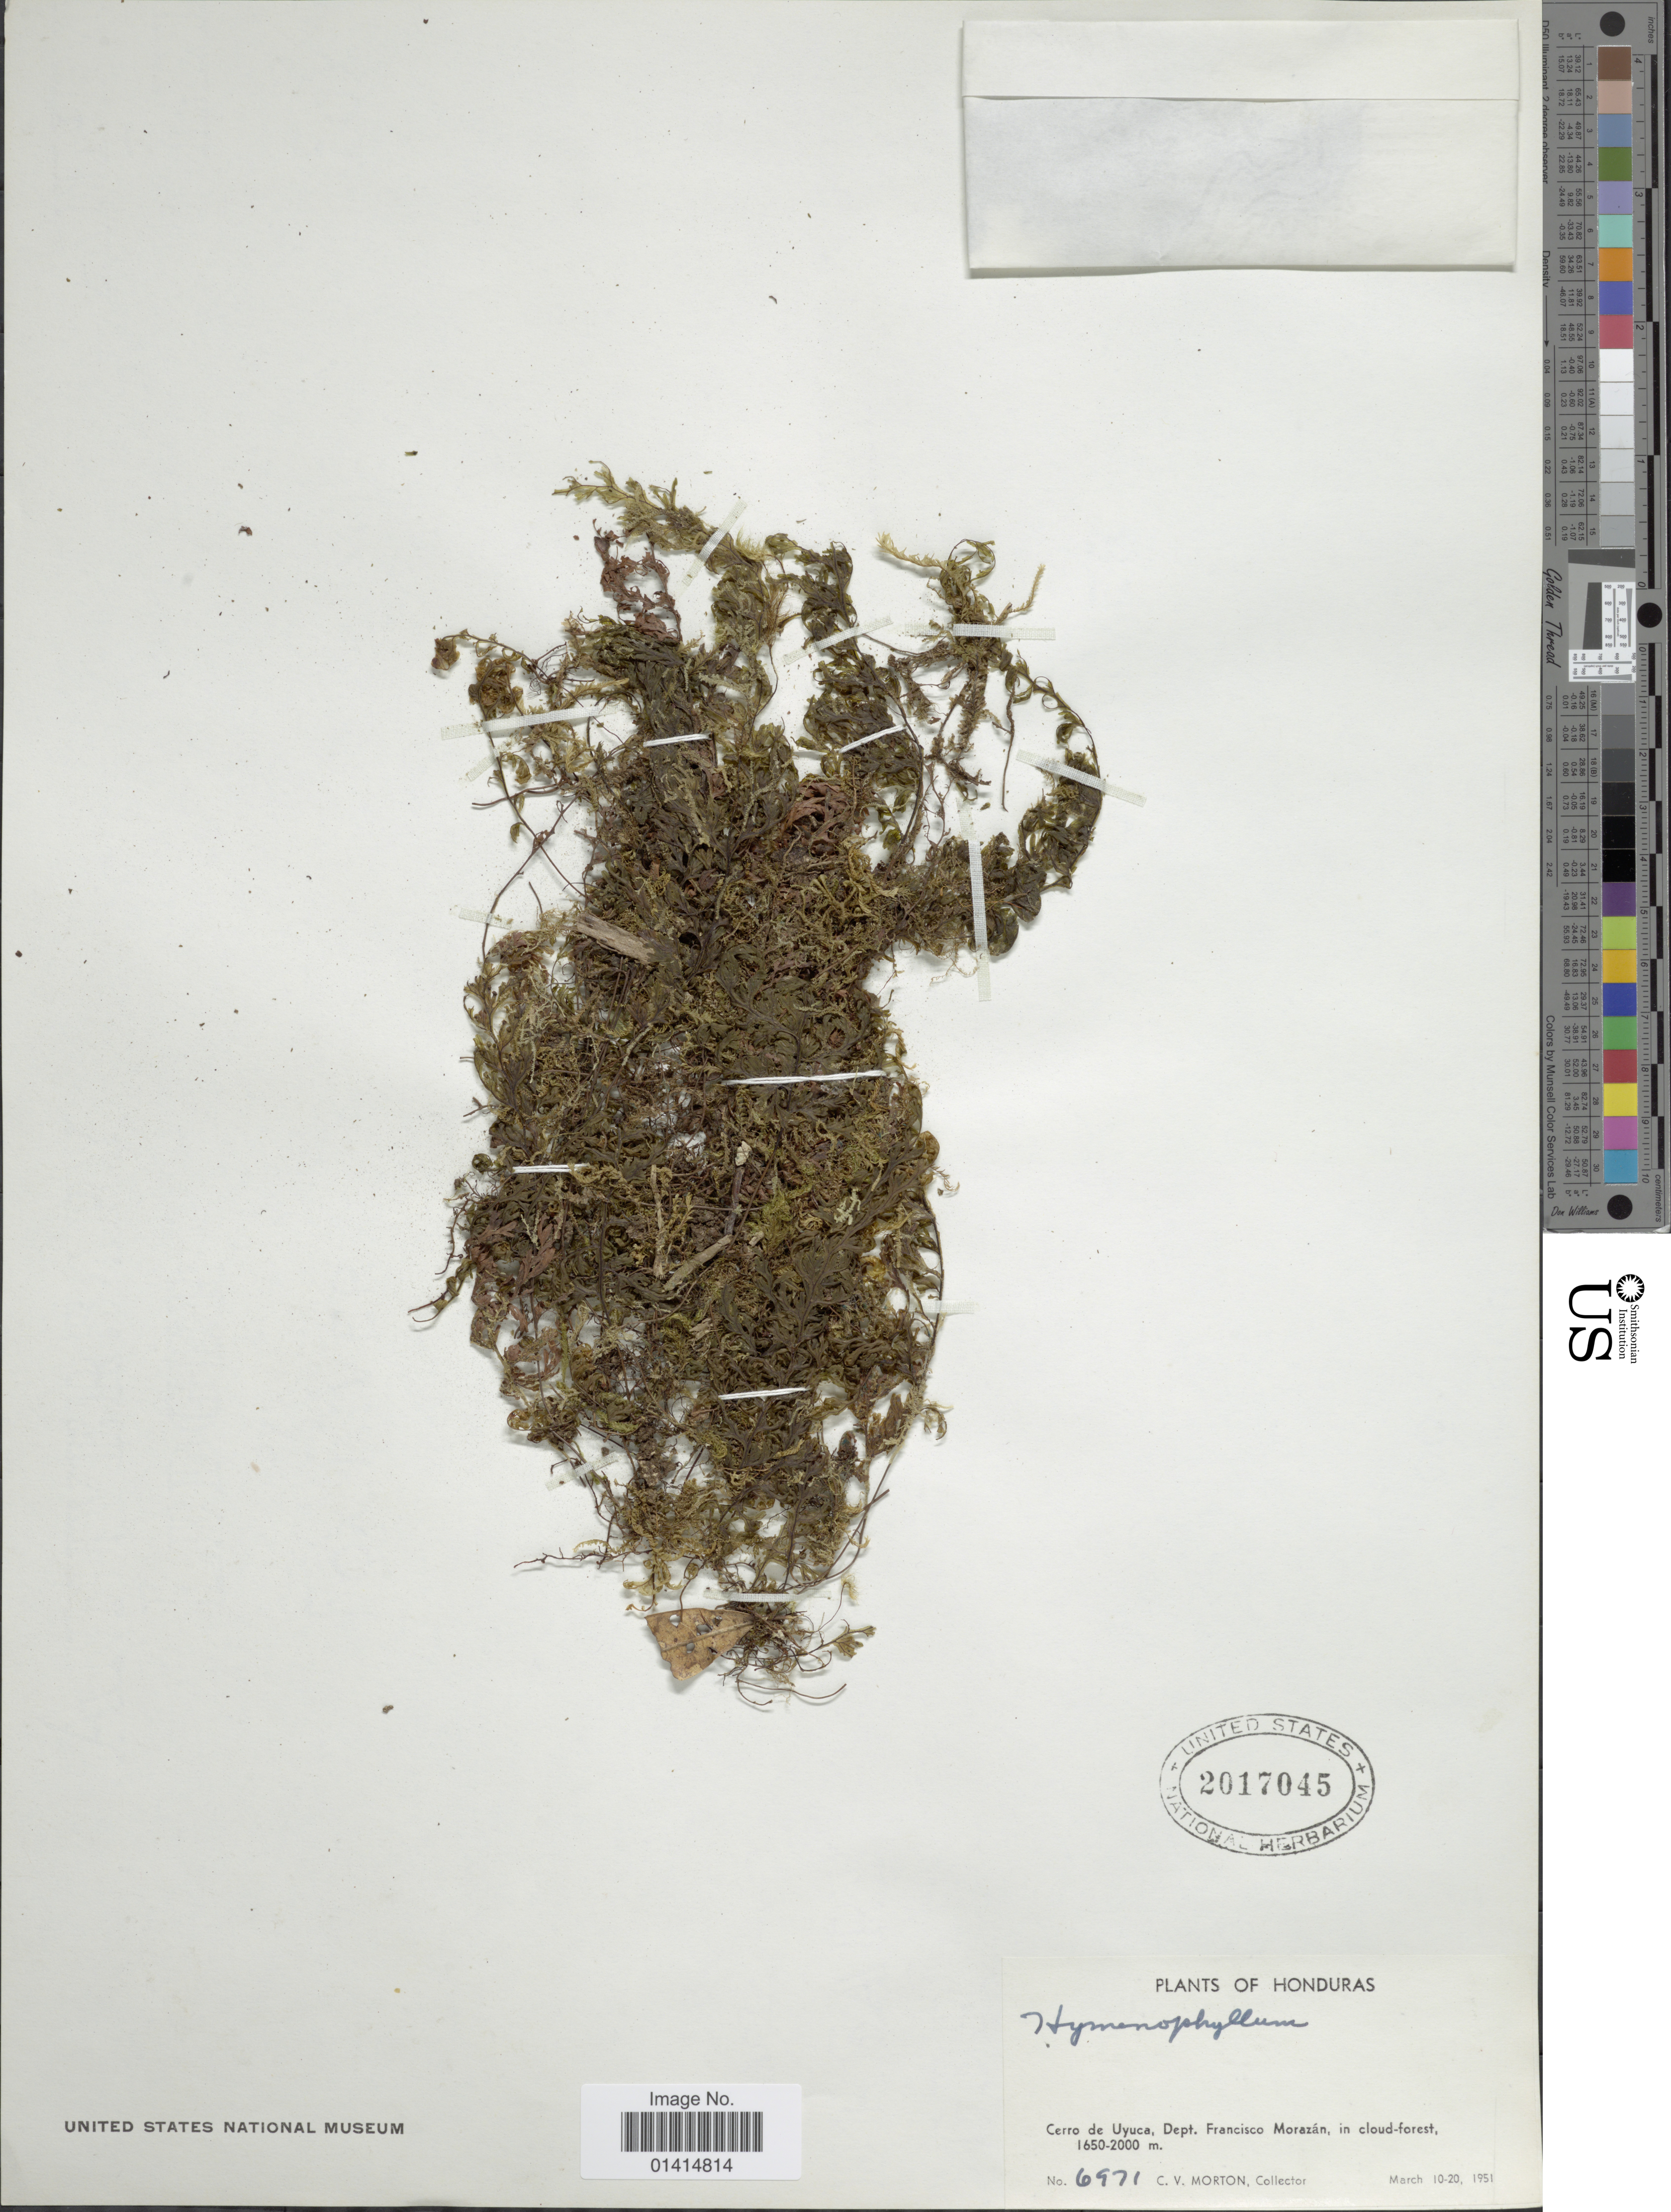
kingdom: Plantae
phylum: Tracheophyta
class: Polypodiopsida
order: Hymenophyllales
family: Hymenophyllaceae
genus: Hymenophyllum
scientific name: Hymenophyllum sp.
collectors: C. V. Morton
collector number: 6971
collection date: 1951-03-10/1951-03-20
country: Honduras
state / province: Fco. Morazán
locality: Cerro de Uyuca, Dept Francisco Morazán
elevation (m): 1650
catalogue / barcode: US 2017045